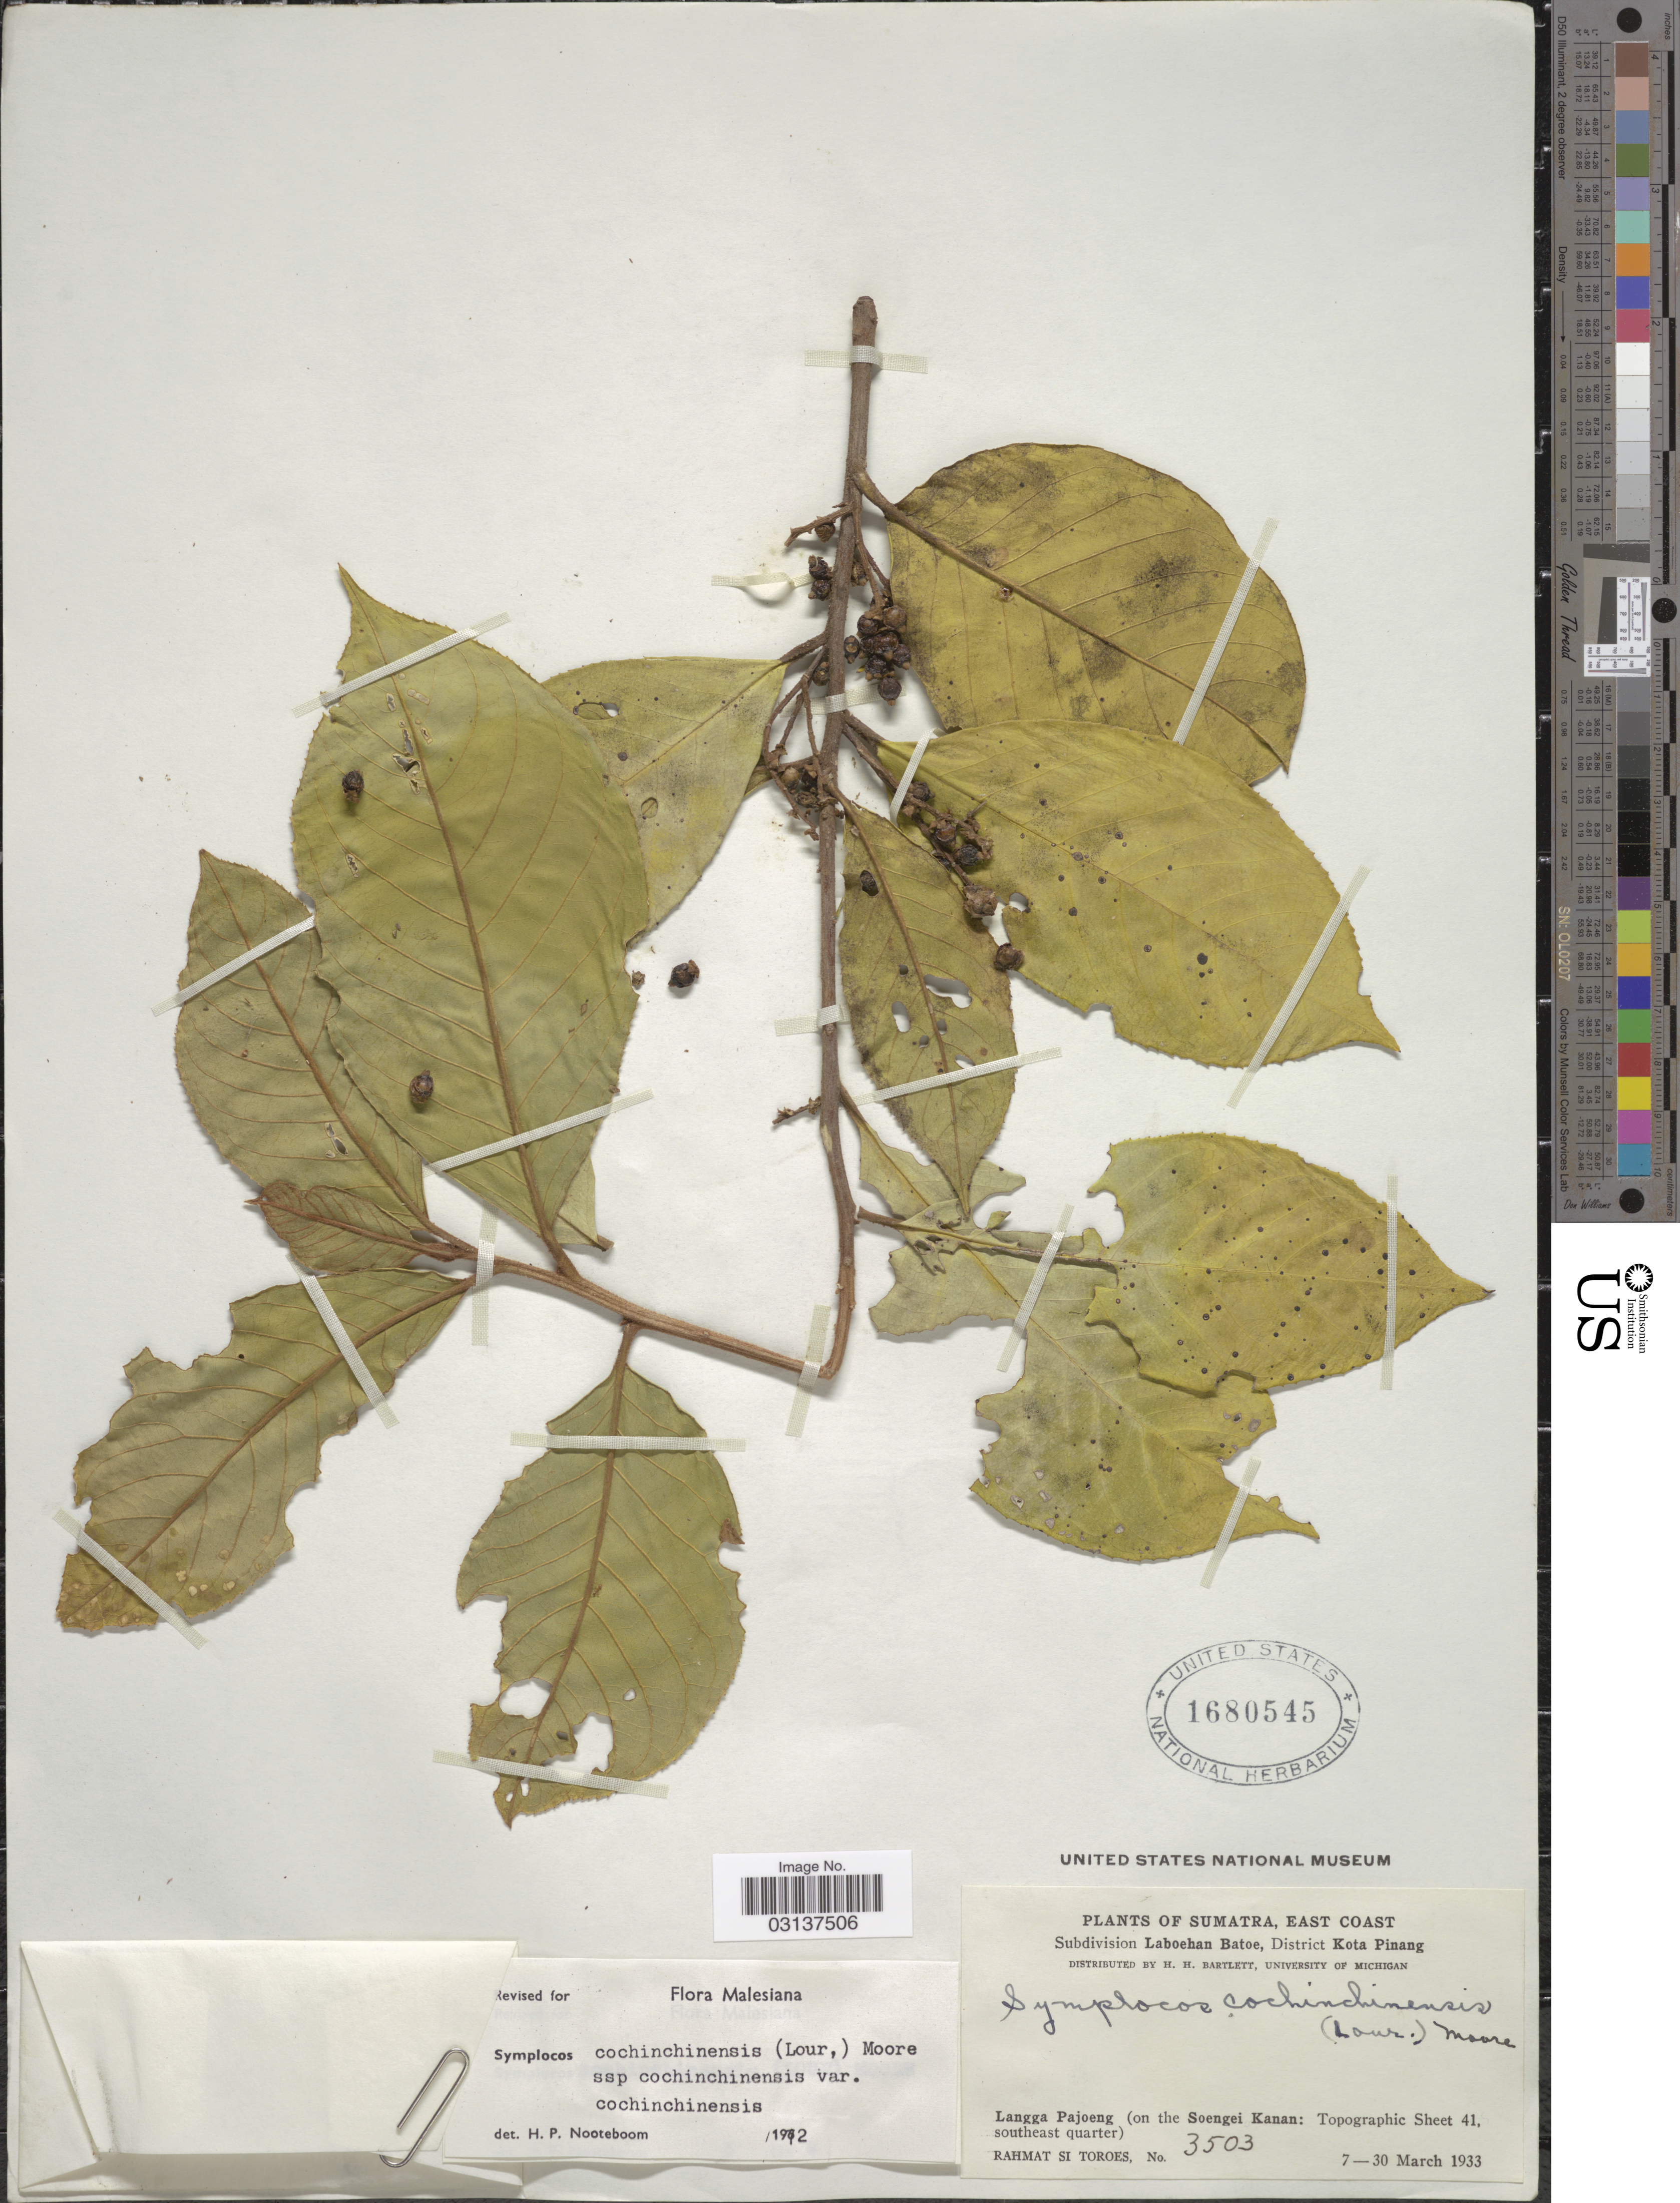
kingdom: Plantae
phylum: Tracheophyta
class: Magnoliopsida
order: Ericales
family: Symplocaceae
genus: Symplocos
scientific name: Symplocos cochinchinensis subsp. cochinchinensis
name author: (Lour.) S. Moore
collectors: Rahmat Si Boeea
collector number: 3503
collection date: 1933-03-07/1933-03-30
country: Indonesia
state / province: Sumatra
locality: East Coast, Subdivision Laboehan Batoe, District Kota Pinang, Langga Pajoeng (on the Soengei Kanan: Topographic Sheet 41, southeast quarter).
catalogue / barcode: US 1680545